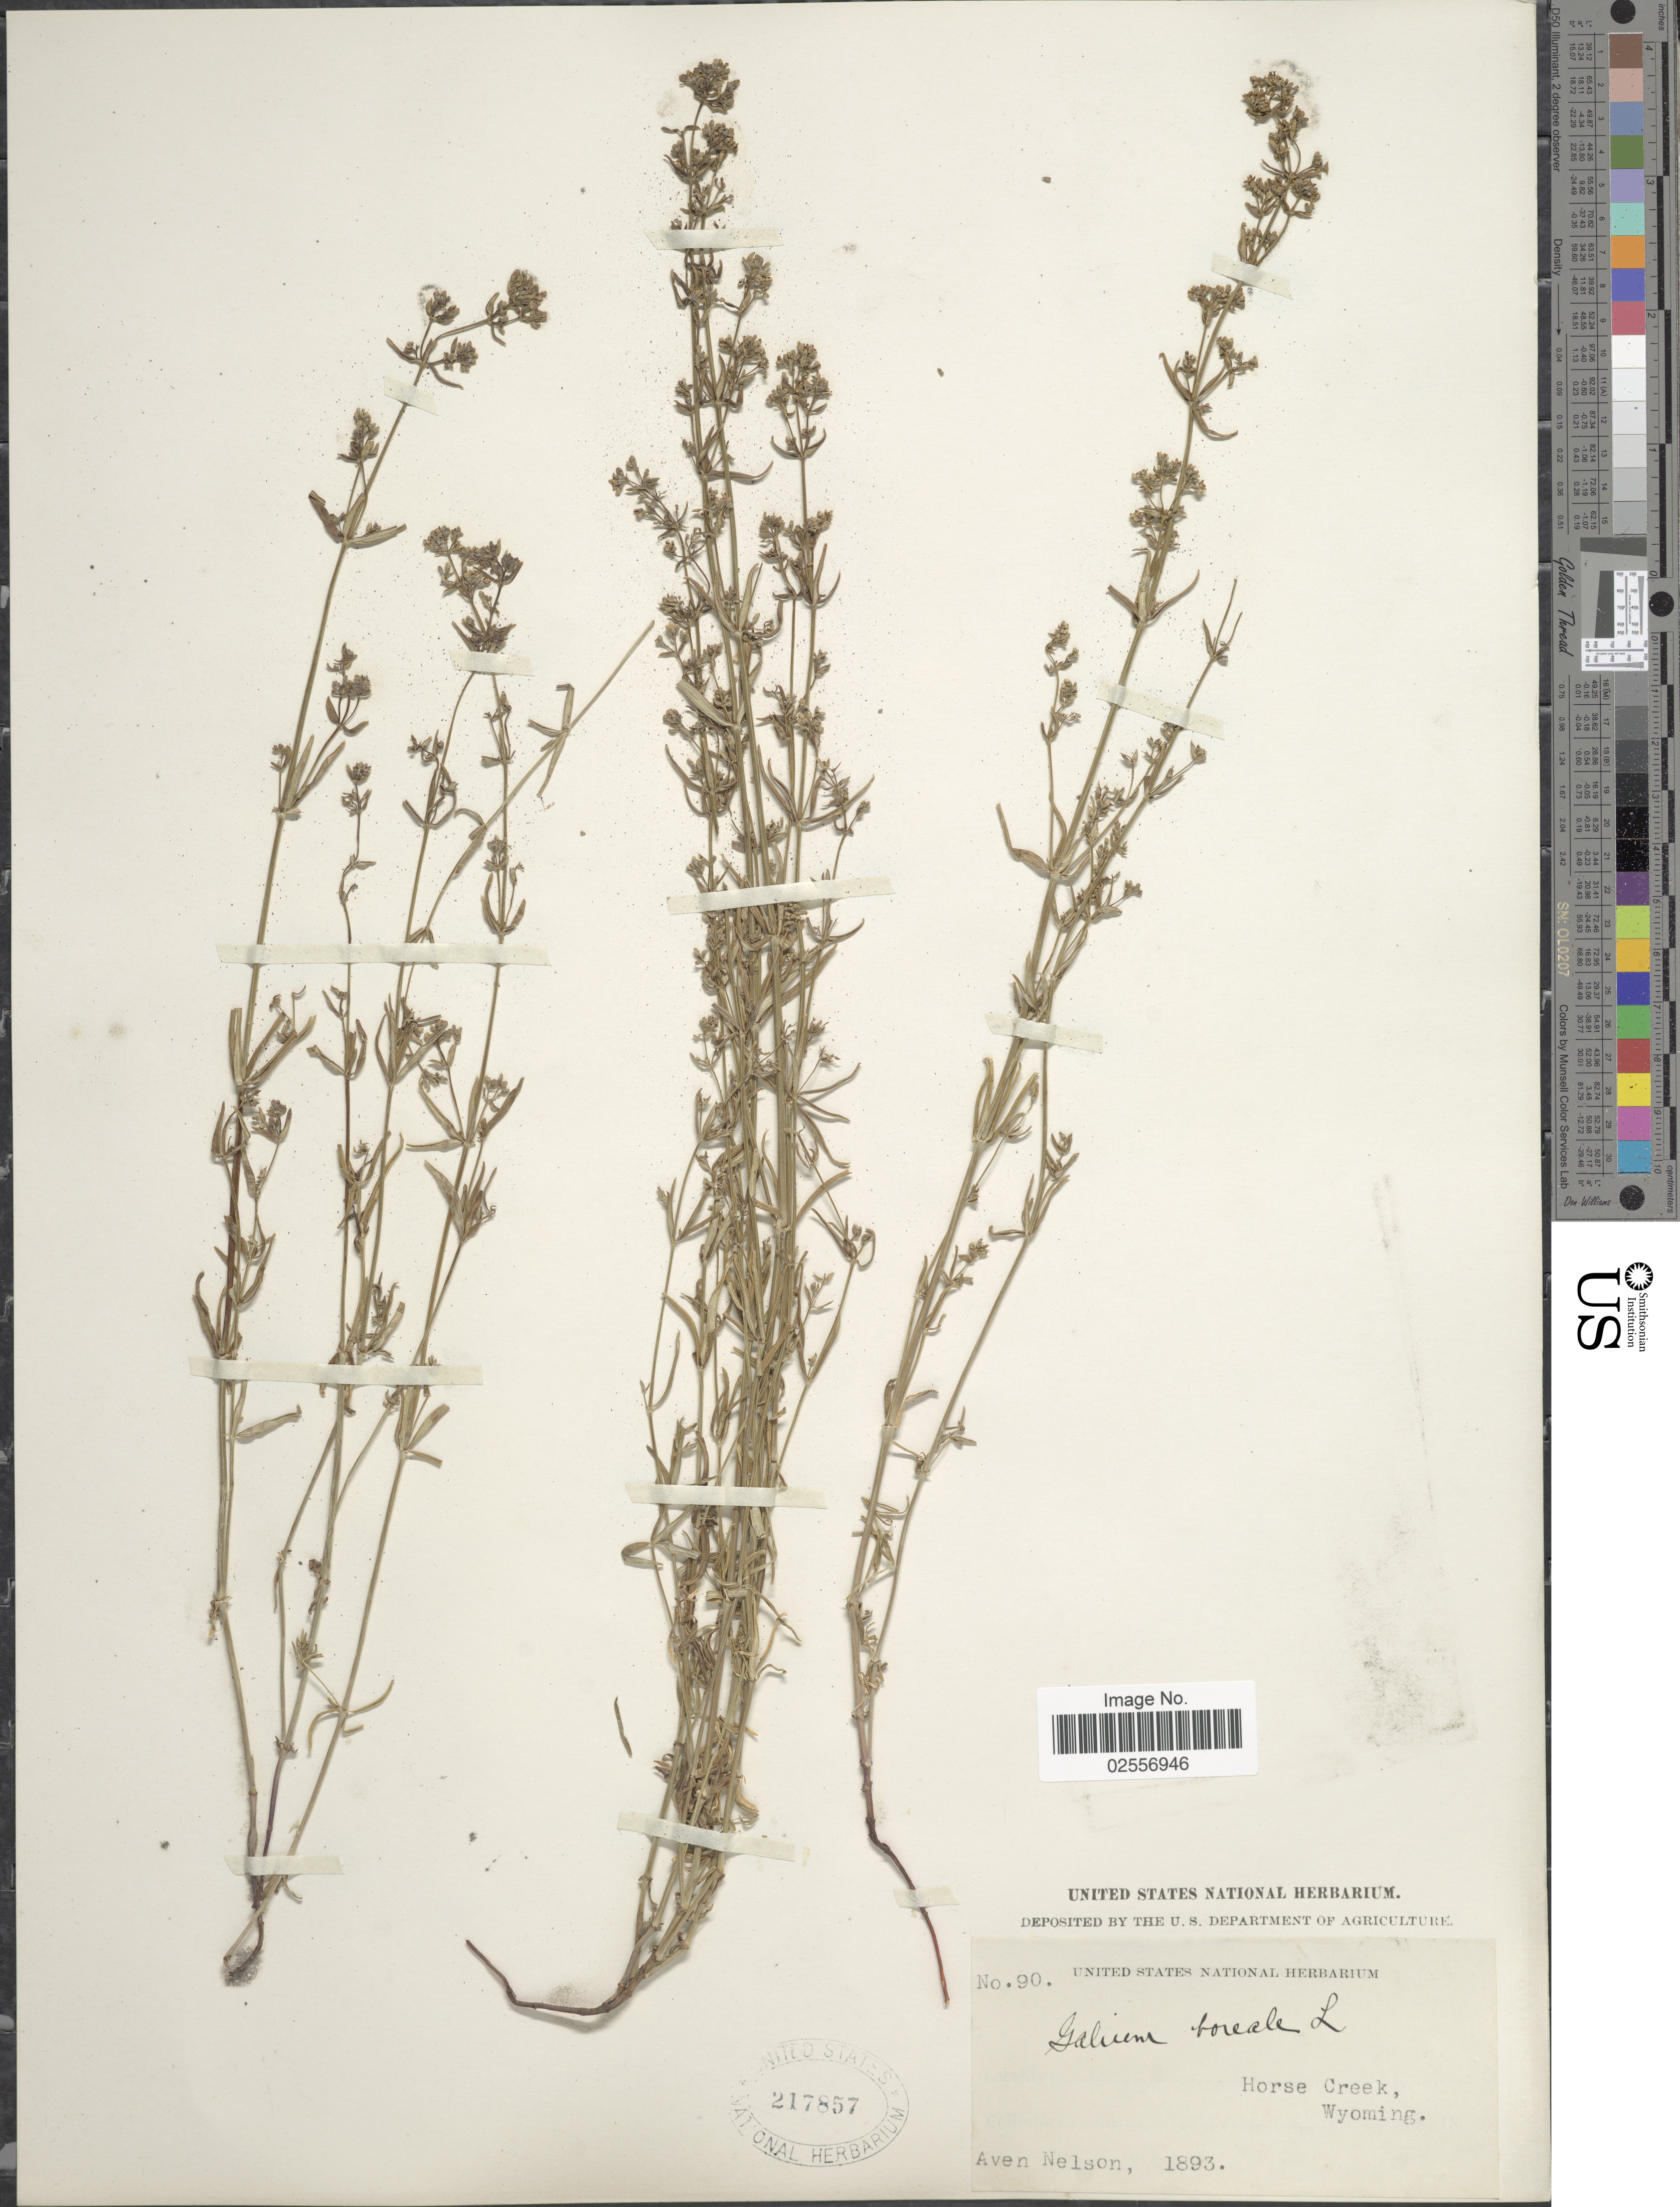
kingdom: Plantae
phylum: Tracheophyta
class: Magnoliopsida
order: Gentianales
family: Rubiaceae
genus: Galium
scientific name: Galium boreale L.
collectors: A. Nelson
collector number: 90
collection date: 1893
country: United States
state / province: Wyoming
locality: Horse Creek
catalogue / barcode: US 217857